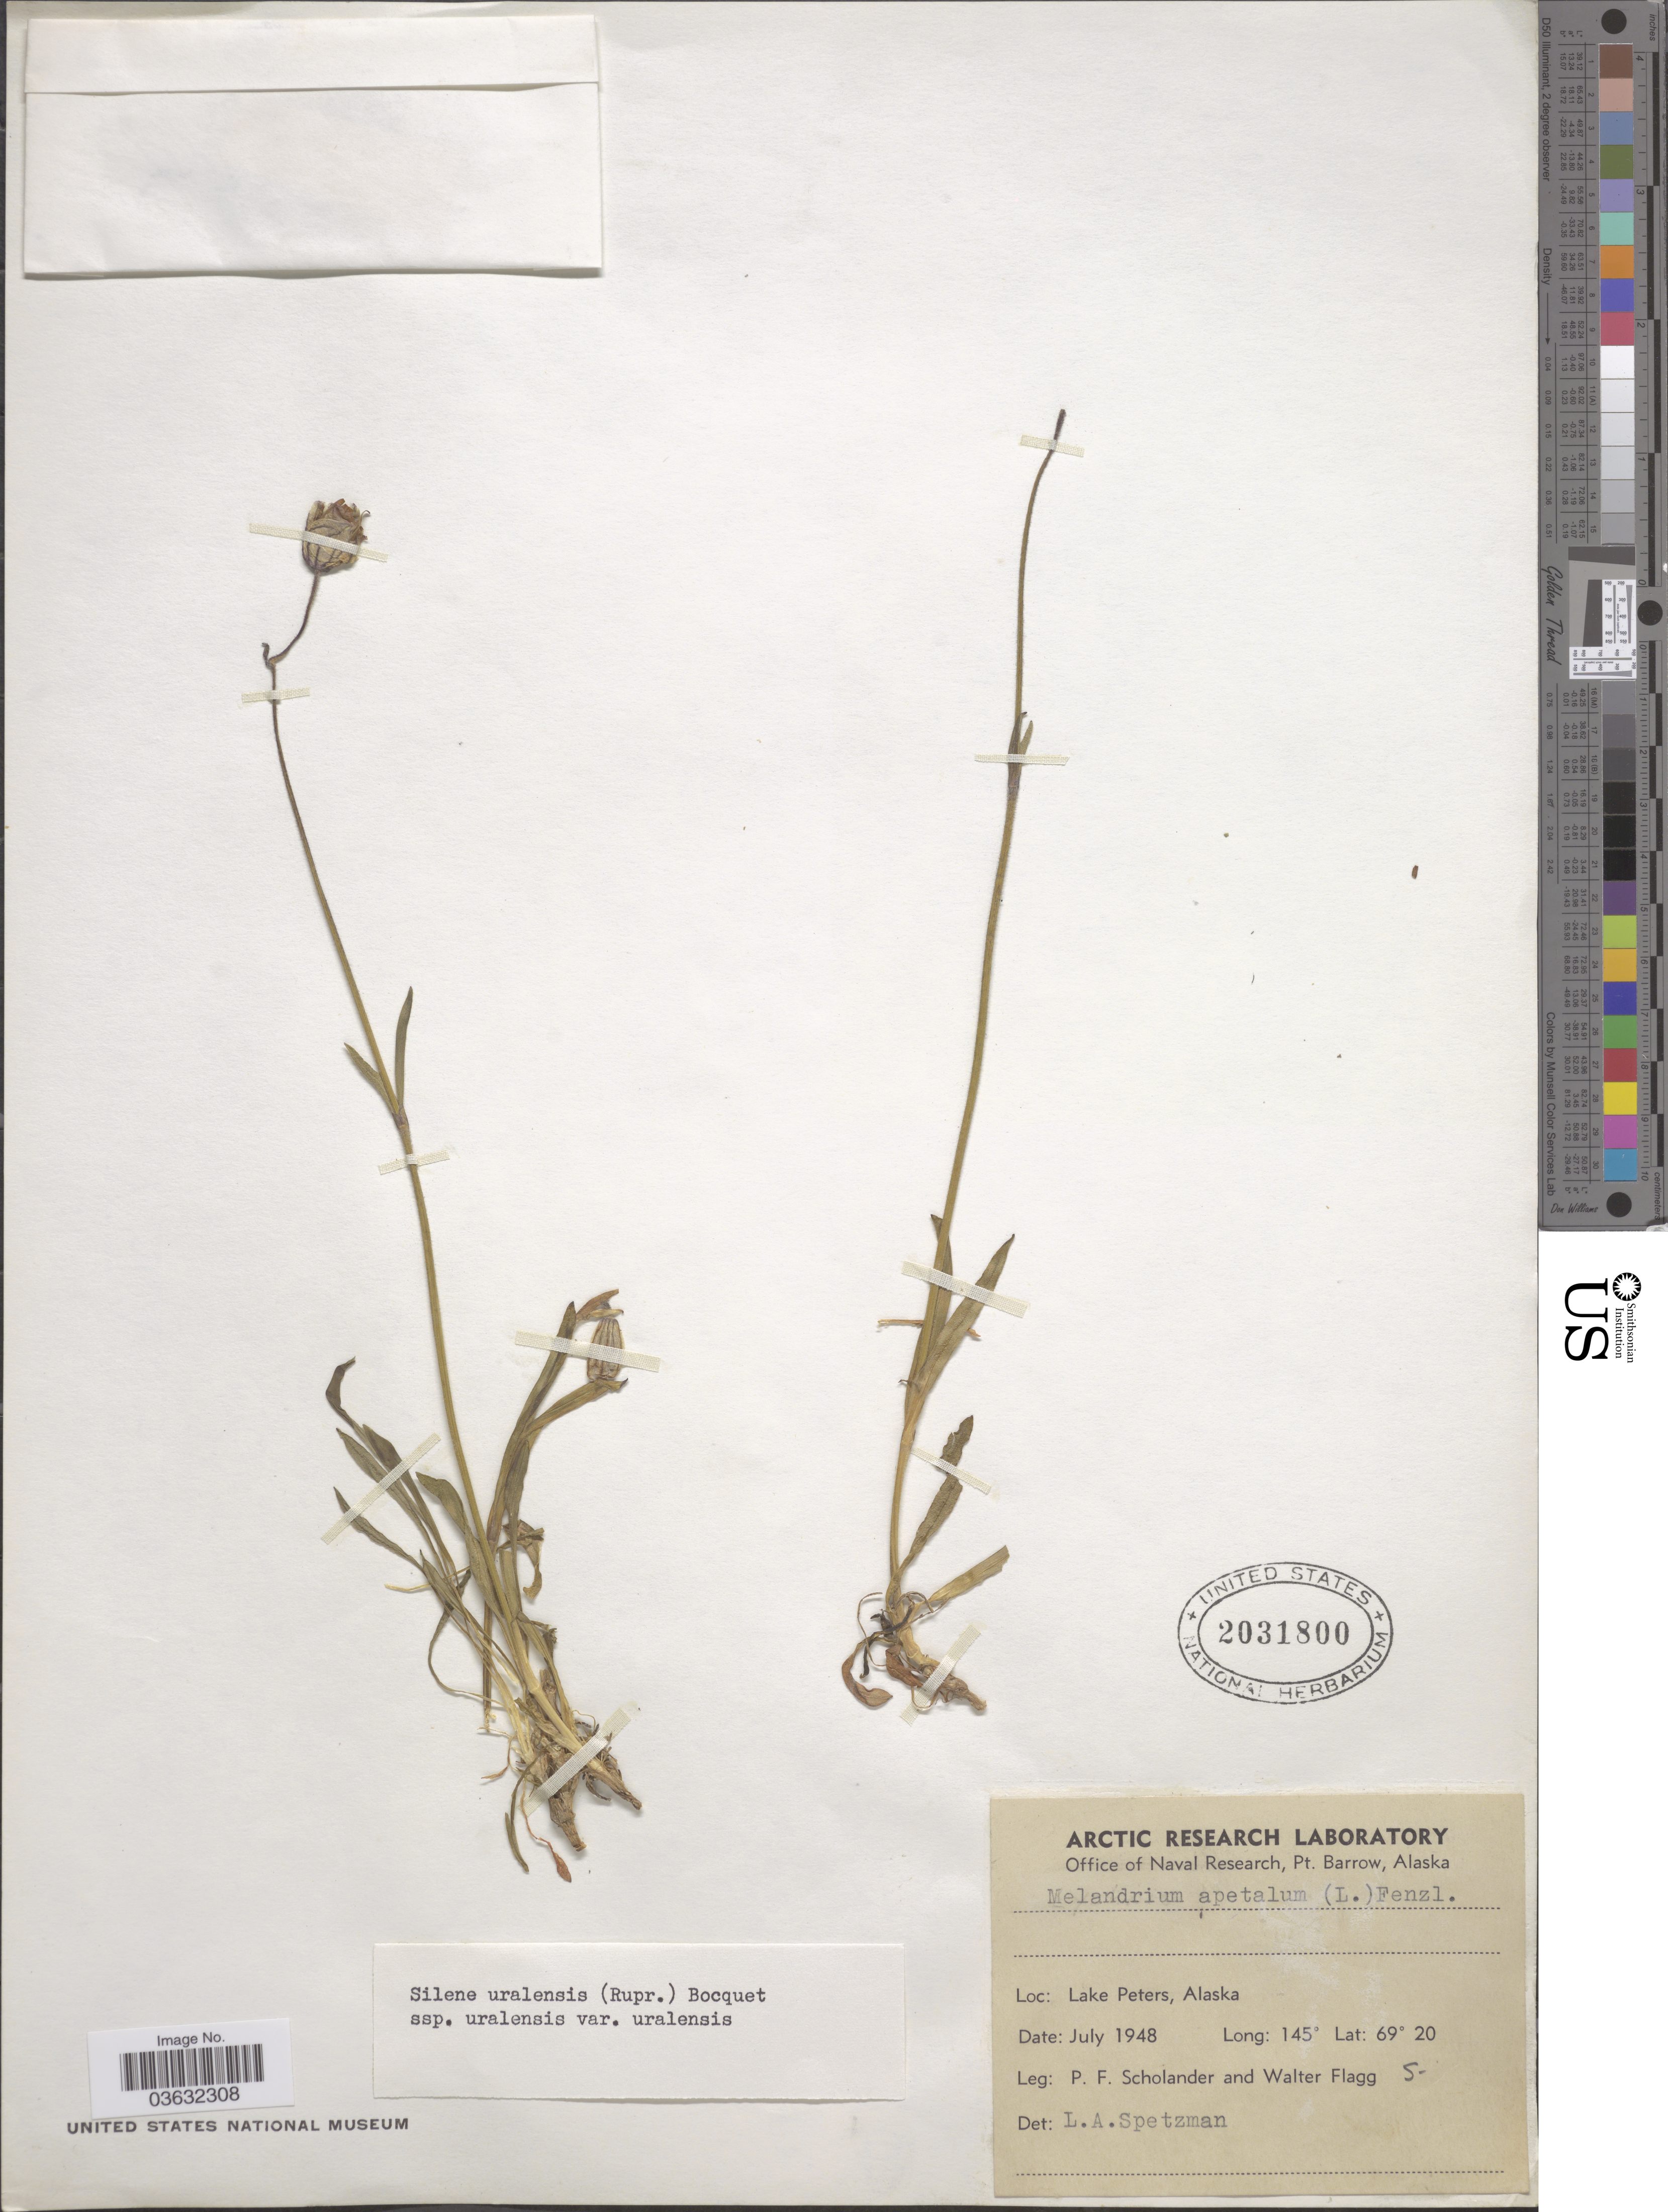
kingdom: Plantae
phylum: Tracheophyta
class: Magnoliopsida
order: Caryophyllales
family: Caryophyllaceae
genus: Silene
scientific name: Silene uralensis subsp. uralensis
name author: (Rupr.) Bocquet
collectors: P. Scholander & W. Flagg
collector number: S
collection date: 1948-07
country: United States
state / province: Alaska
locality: Lake Peters.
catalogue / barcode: US 2031800